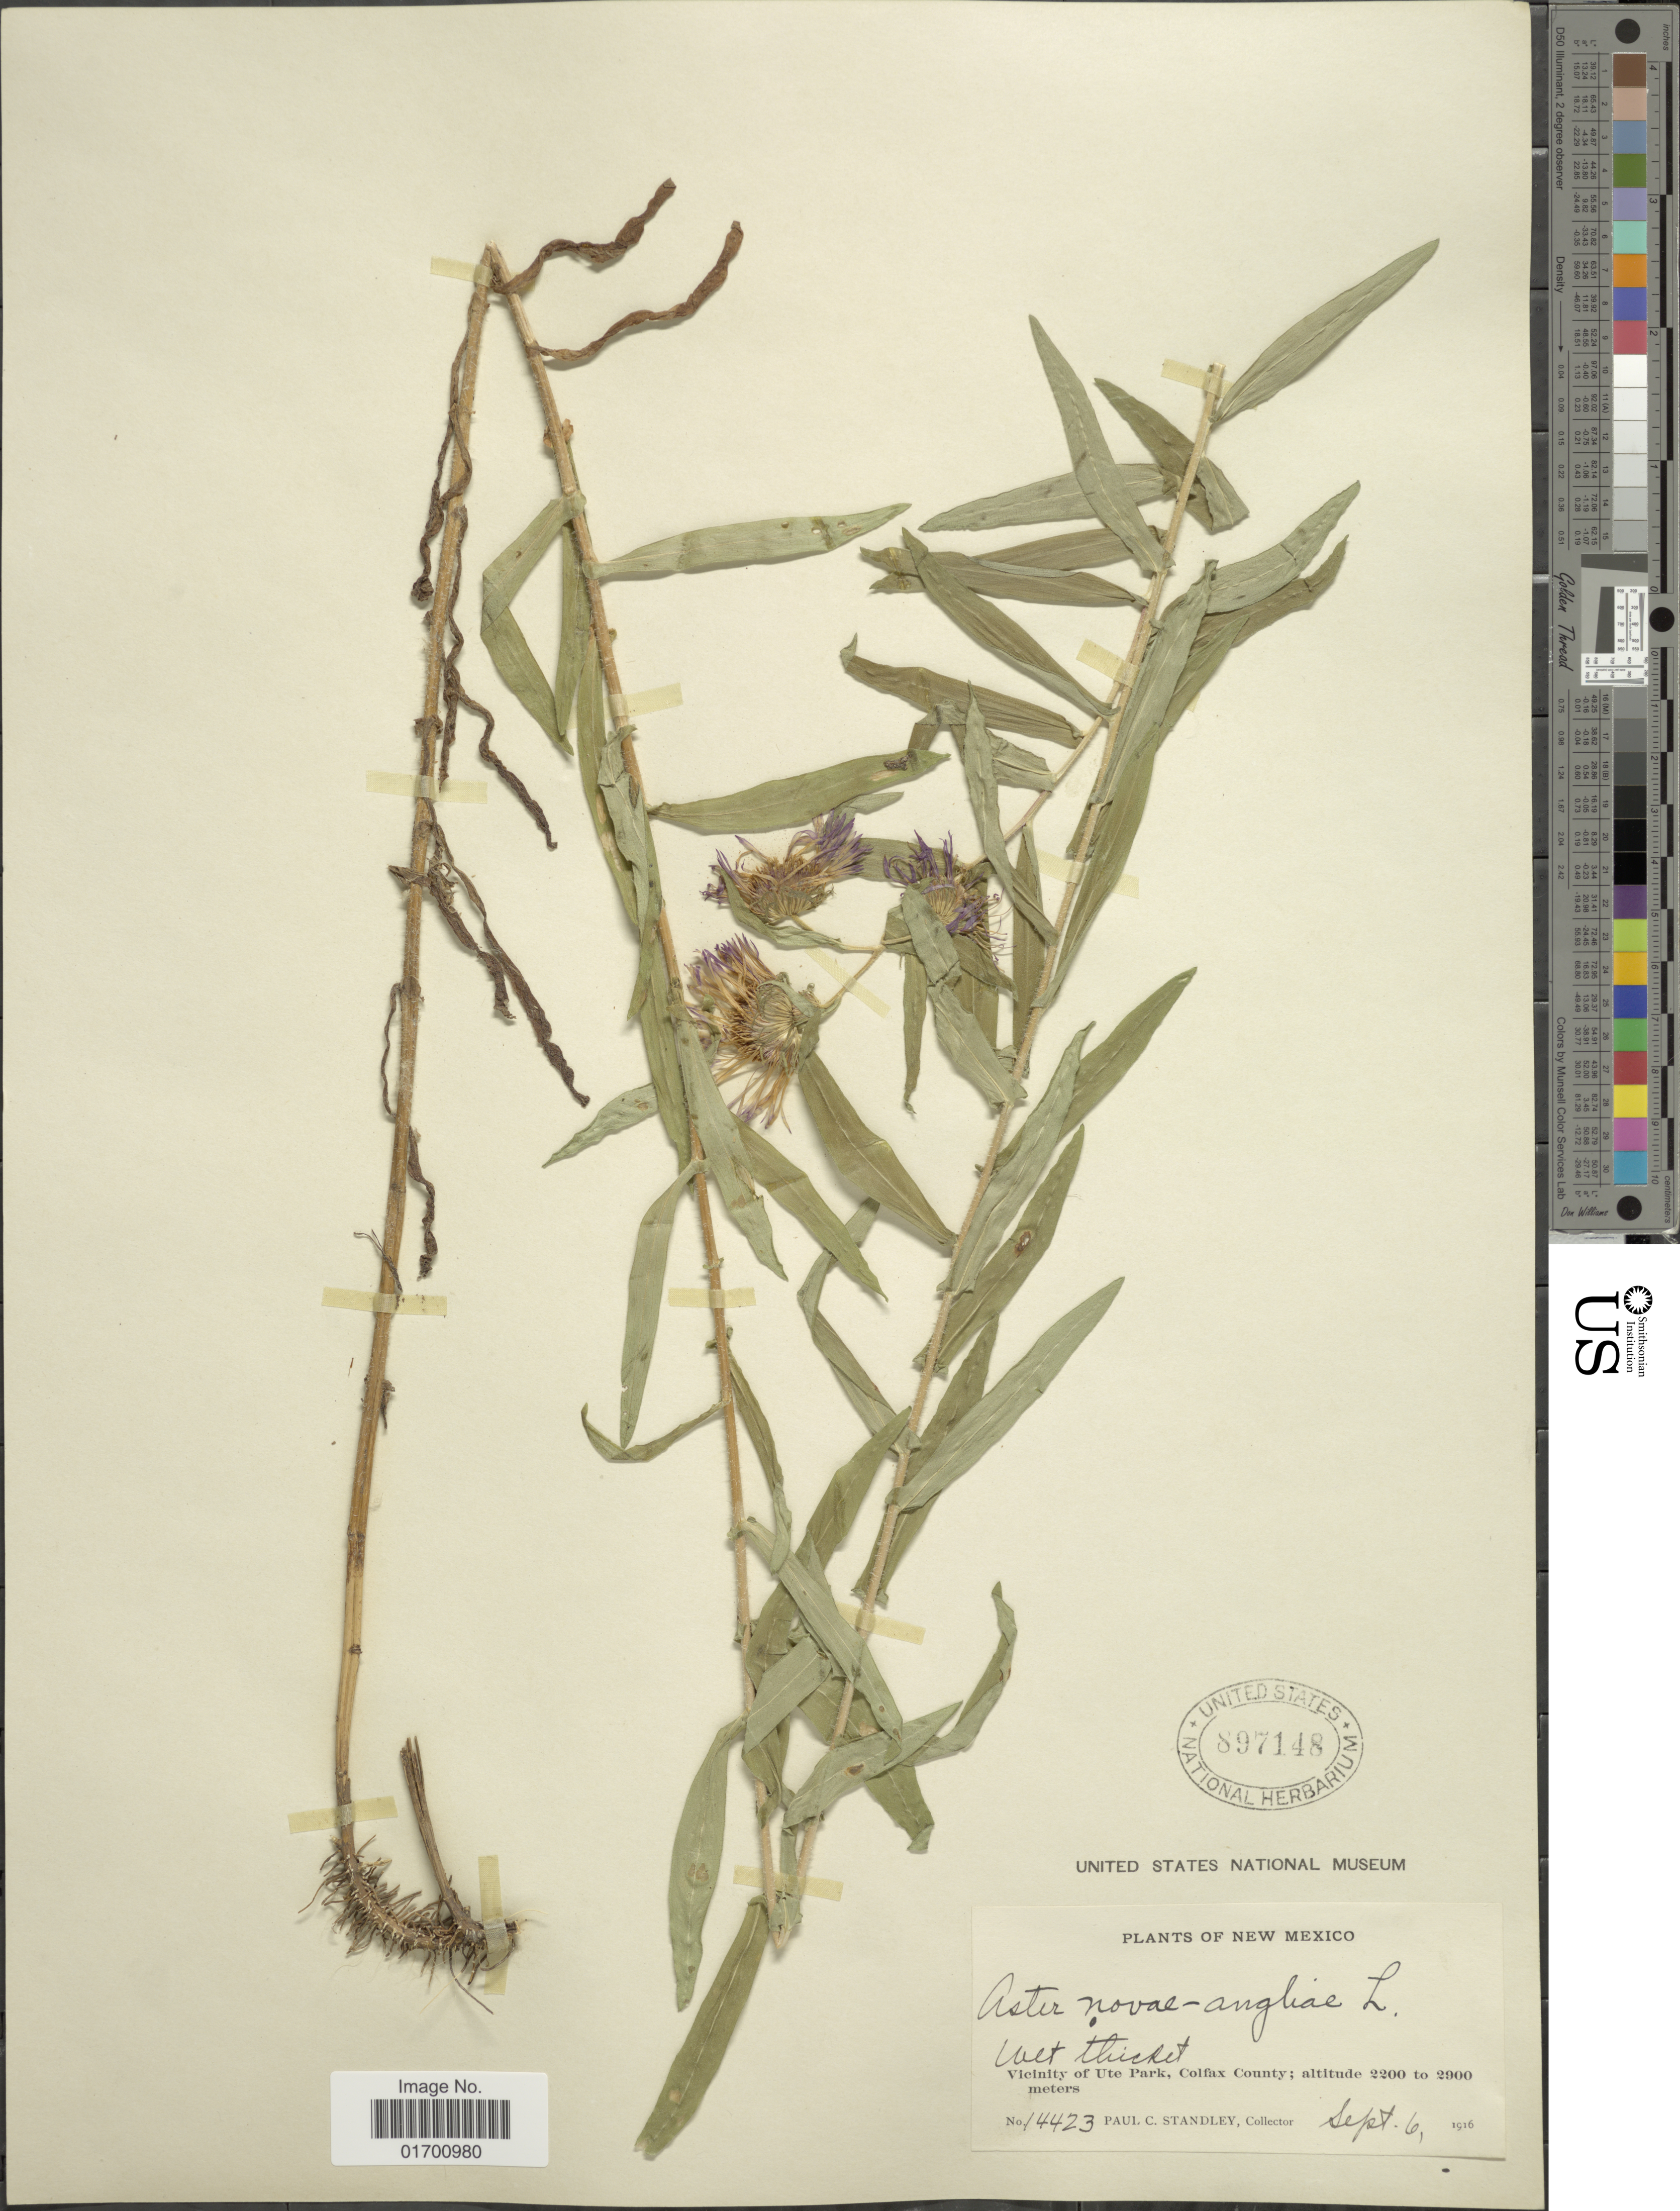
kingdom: Plantae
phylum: Tracheophyta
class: Magnoliopsida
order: Asterales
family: Asteraceae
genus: Symphyotrichum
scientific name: Symphyotrichum novae-angliae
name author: (L.) G.L. Nesom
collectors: P. C. Standley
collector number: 14423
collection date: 1916-09-06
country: United States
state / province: New Mexico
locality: Vicinity of Ute Park, Colfax County.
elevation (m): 2200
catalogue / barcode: US 897148